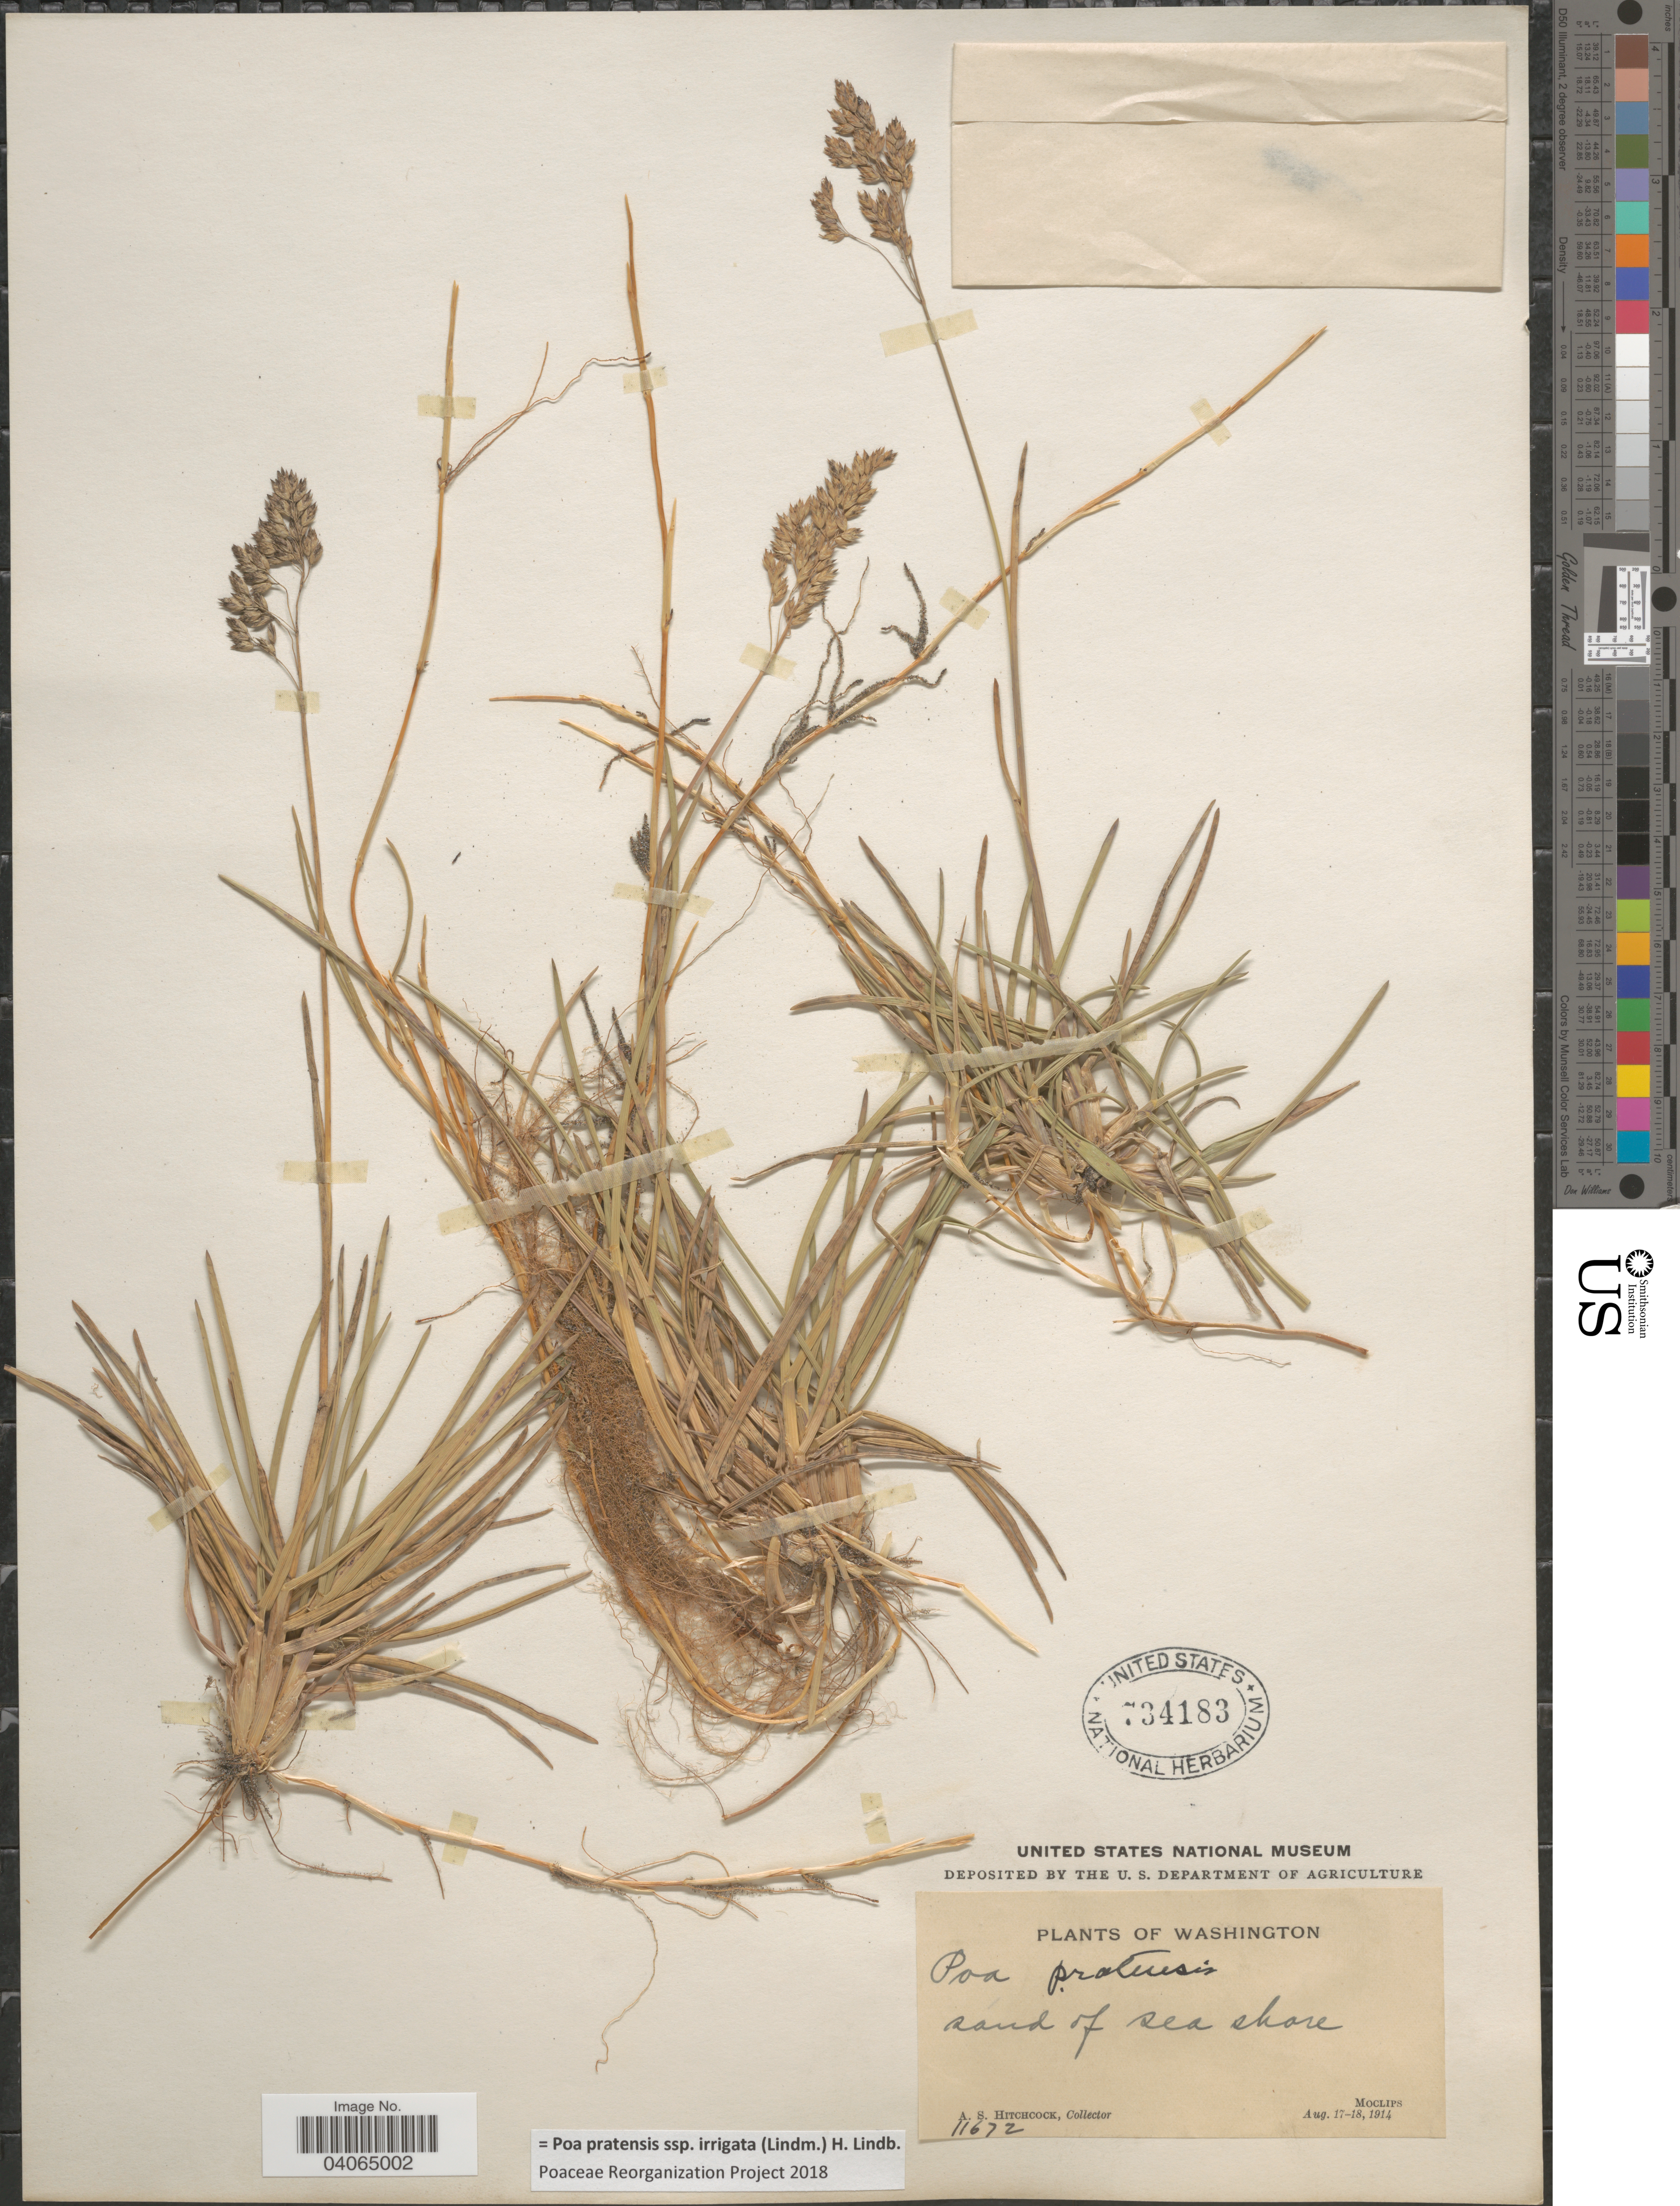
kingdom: Plantae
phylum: Tracheophyta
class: Liliopsida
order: Poales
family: Poaceae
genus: Poa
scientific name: Poa pratensis subsp. irrigata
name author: (Lindm.) H. Lindb.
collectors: A. S. Hitchcock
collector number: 11672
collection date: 1914-08-17/1914-08-18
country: United States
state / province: Washington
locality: Sand of sea shore. Moclips.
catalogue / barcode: US 734183